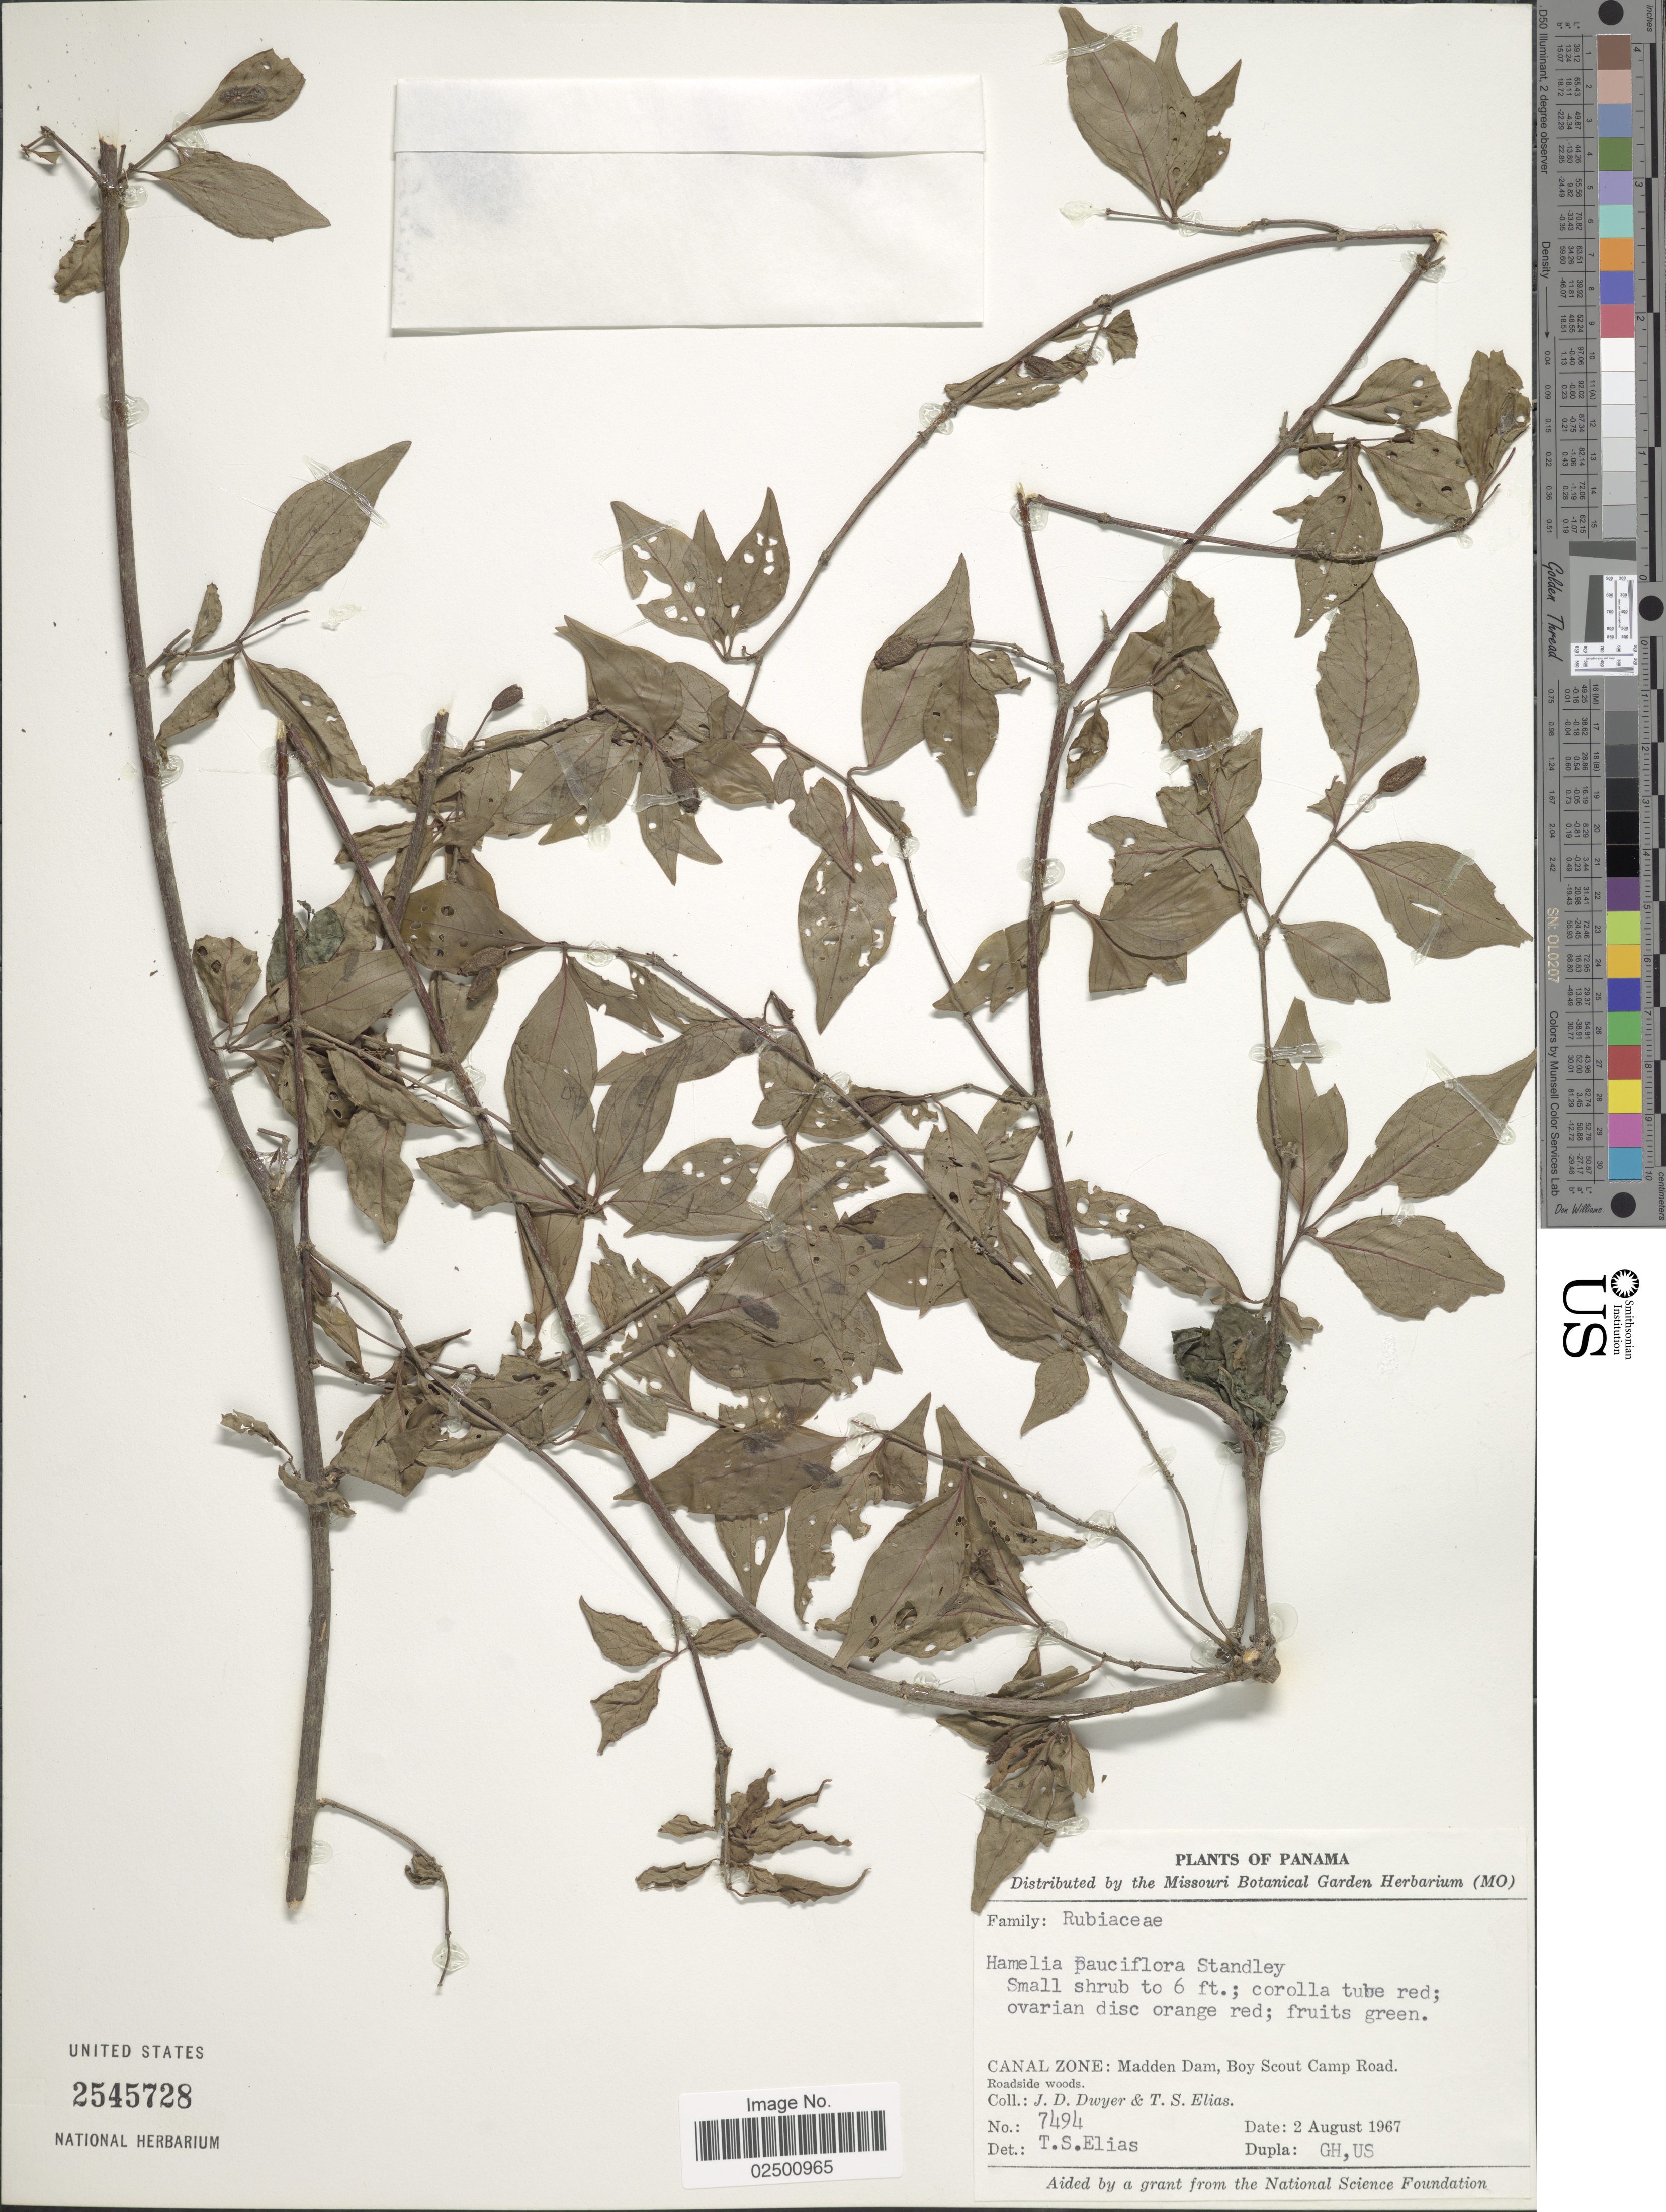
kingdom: Plantae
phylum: Tracheophyta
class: Magnoliopsida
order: Gentianales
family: Rubiaceae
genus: Hamelia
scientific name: Hamelia pauciflora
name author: Standl.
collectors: J. D. Dwyer & T. S. Elias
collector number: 7494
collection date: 1967-08-02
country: Panama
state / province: Colón / Panamá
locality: Canal Zone: Madden Dam, Boy Scout Camp Road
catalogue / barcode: US 2545728